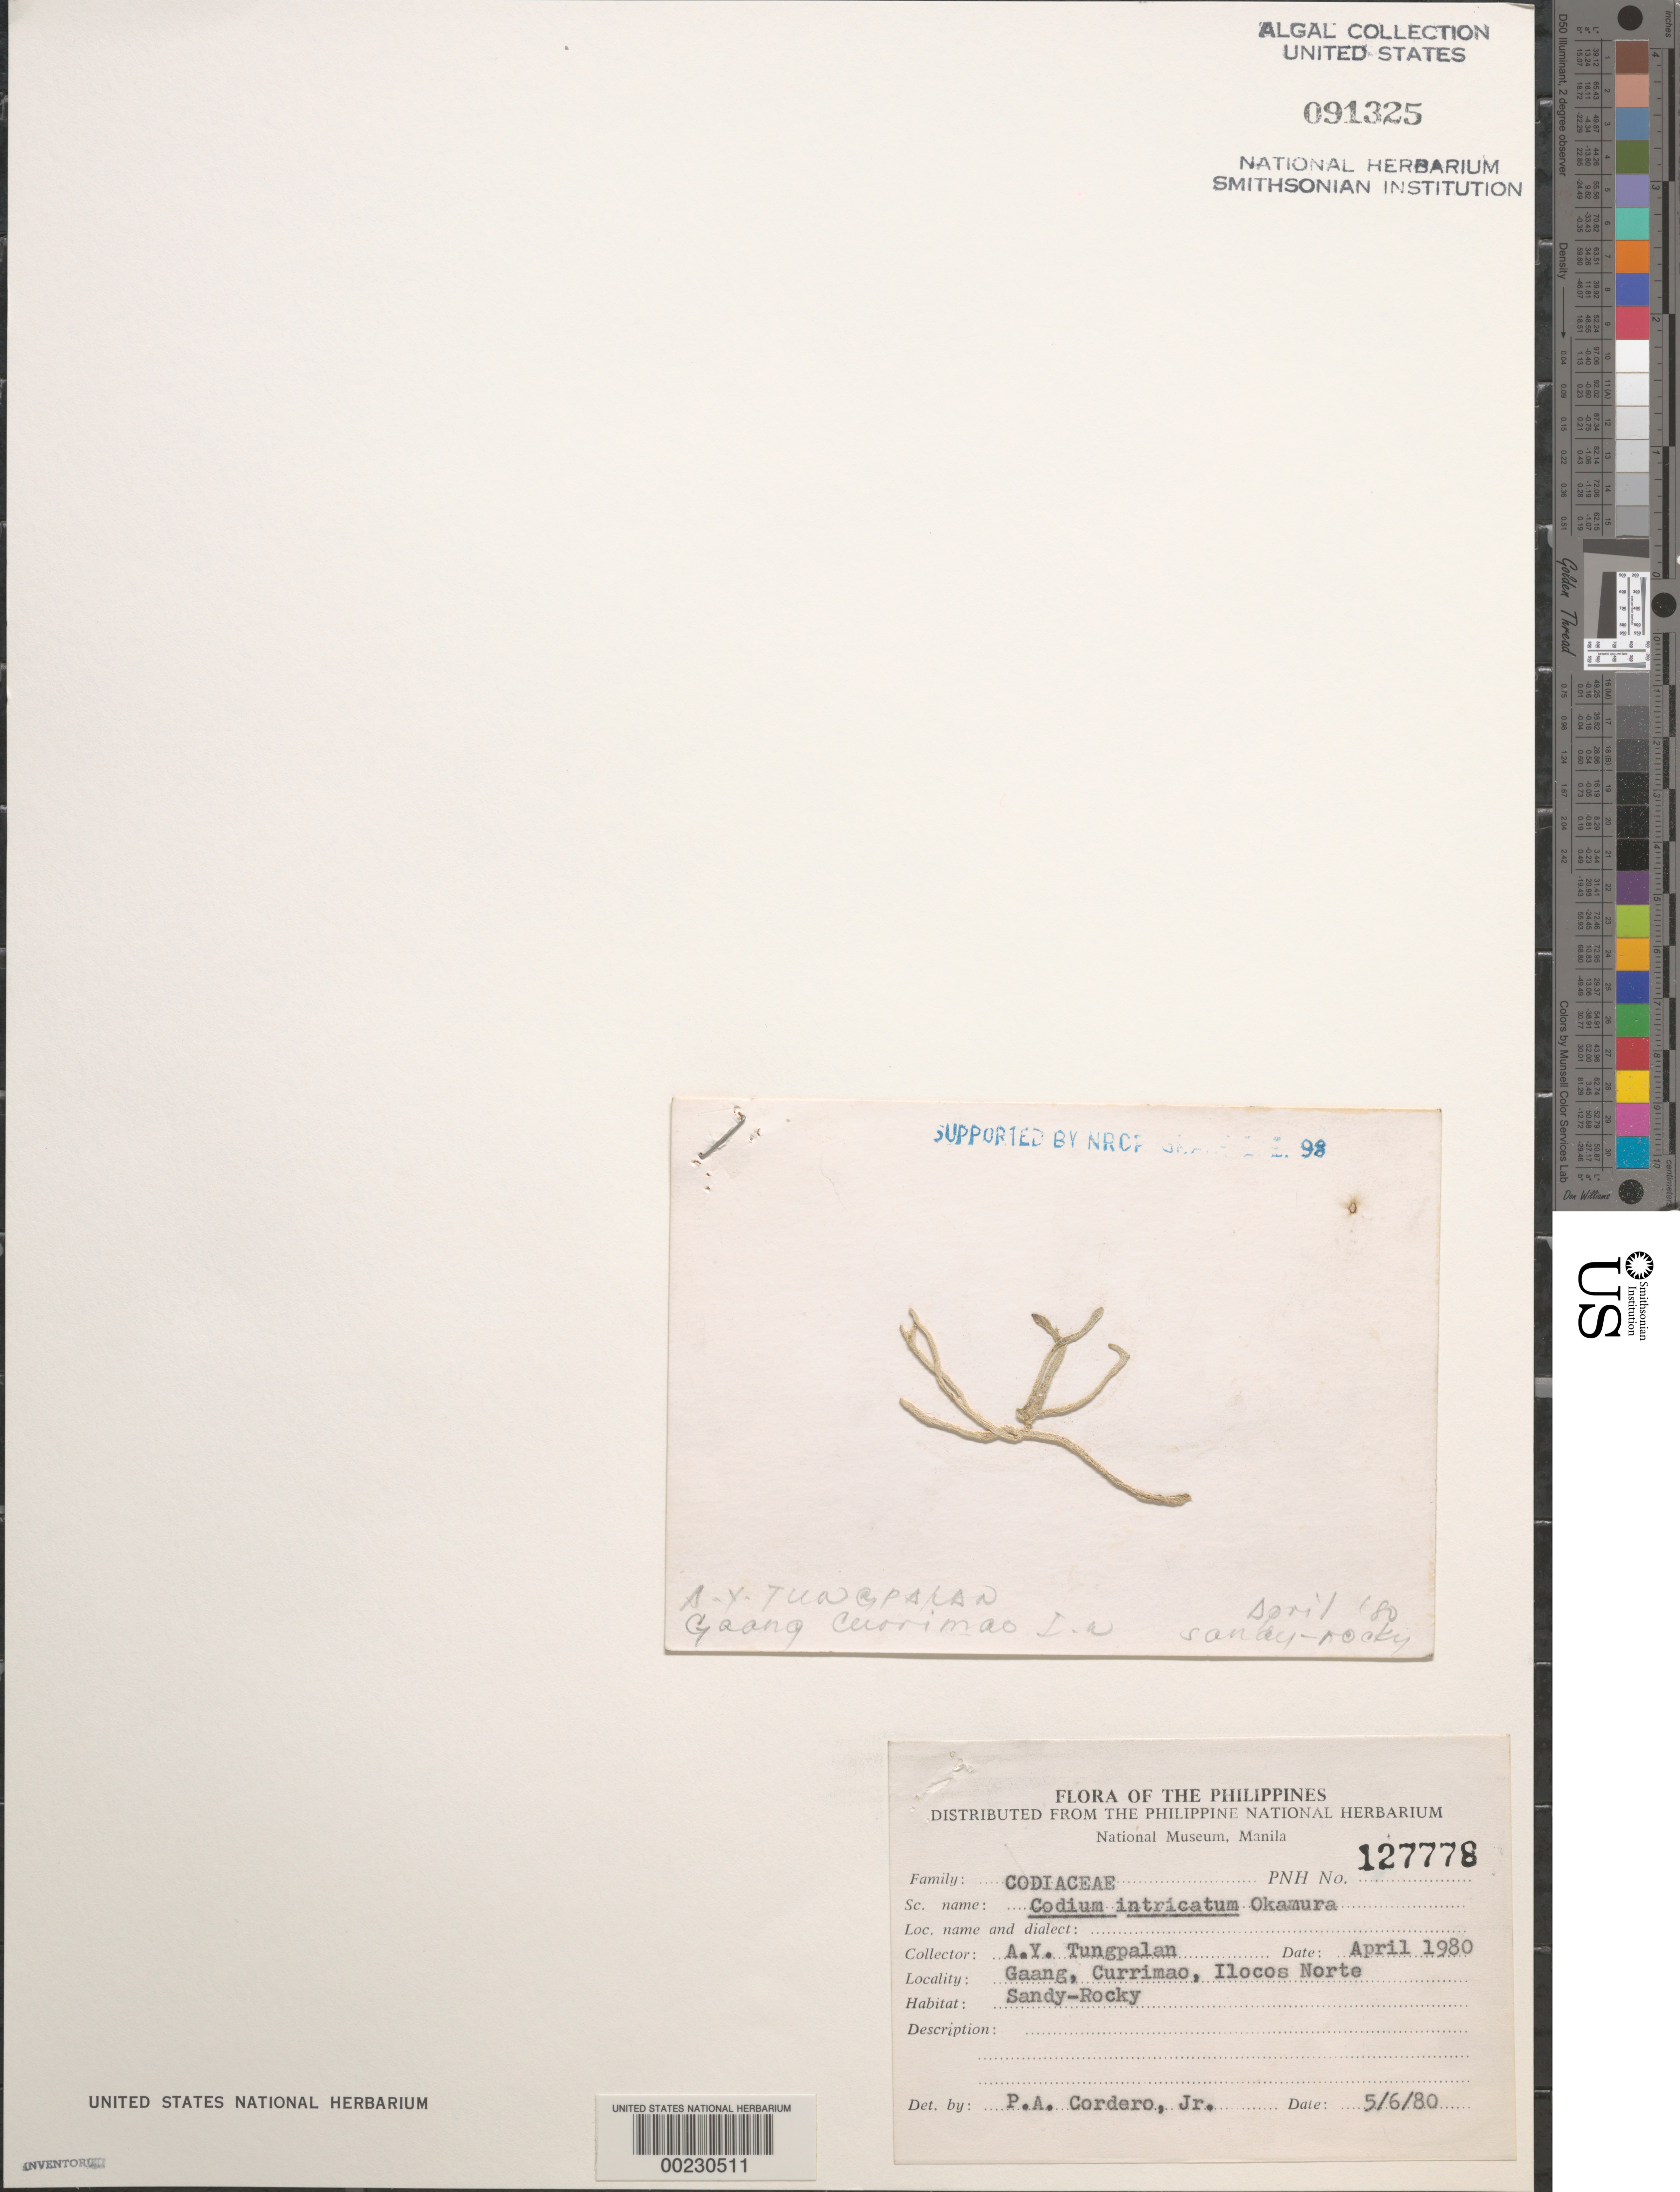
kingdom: Plantae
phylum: Chlorophyta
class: Ulvophyceae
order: Bryopsidales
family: Codiaceae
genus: Codium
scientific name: Codium intricatum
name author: Okamura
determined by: Cordero, P. A., Jr.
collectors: A. Tungpalan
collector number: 127778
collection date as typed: Apr 1980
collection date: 1980-04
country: Philippines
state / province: Ilocos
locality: Gaang, currimao, ilocos norte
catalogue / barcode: US 91325